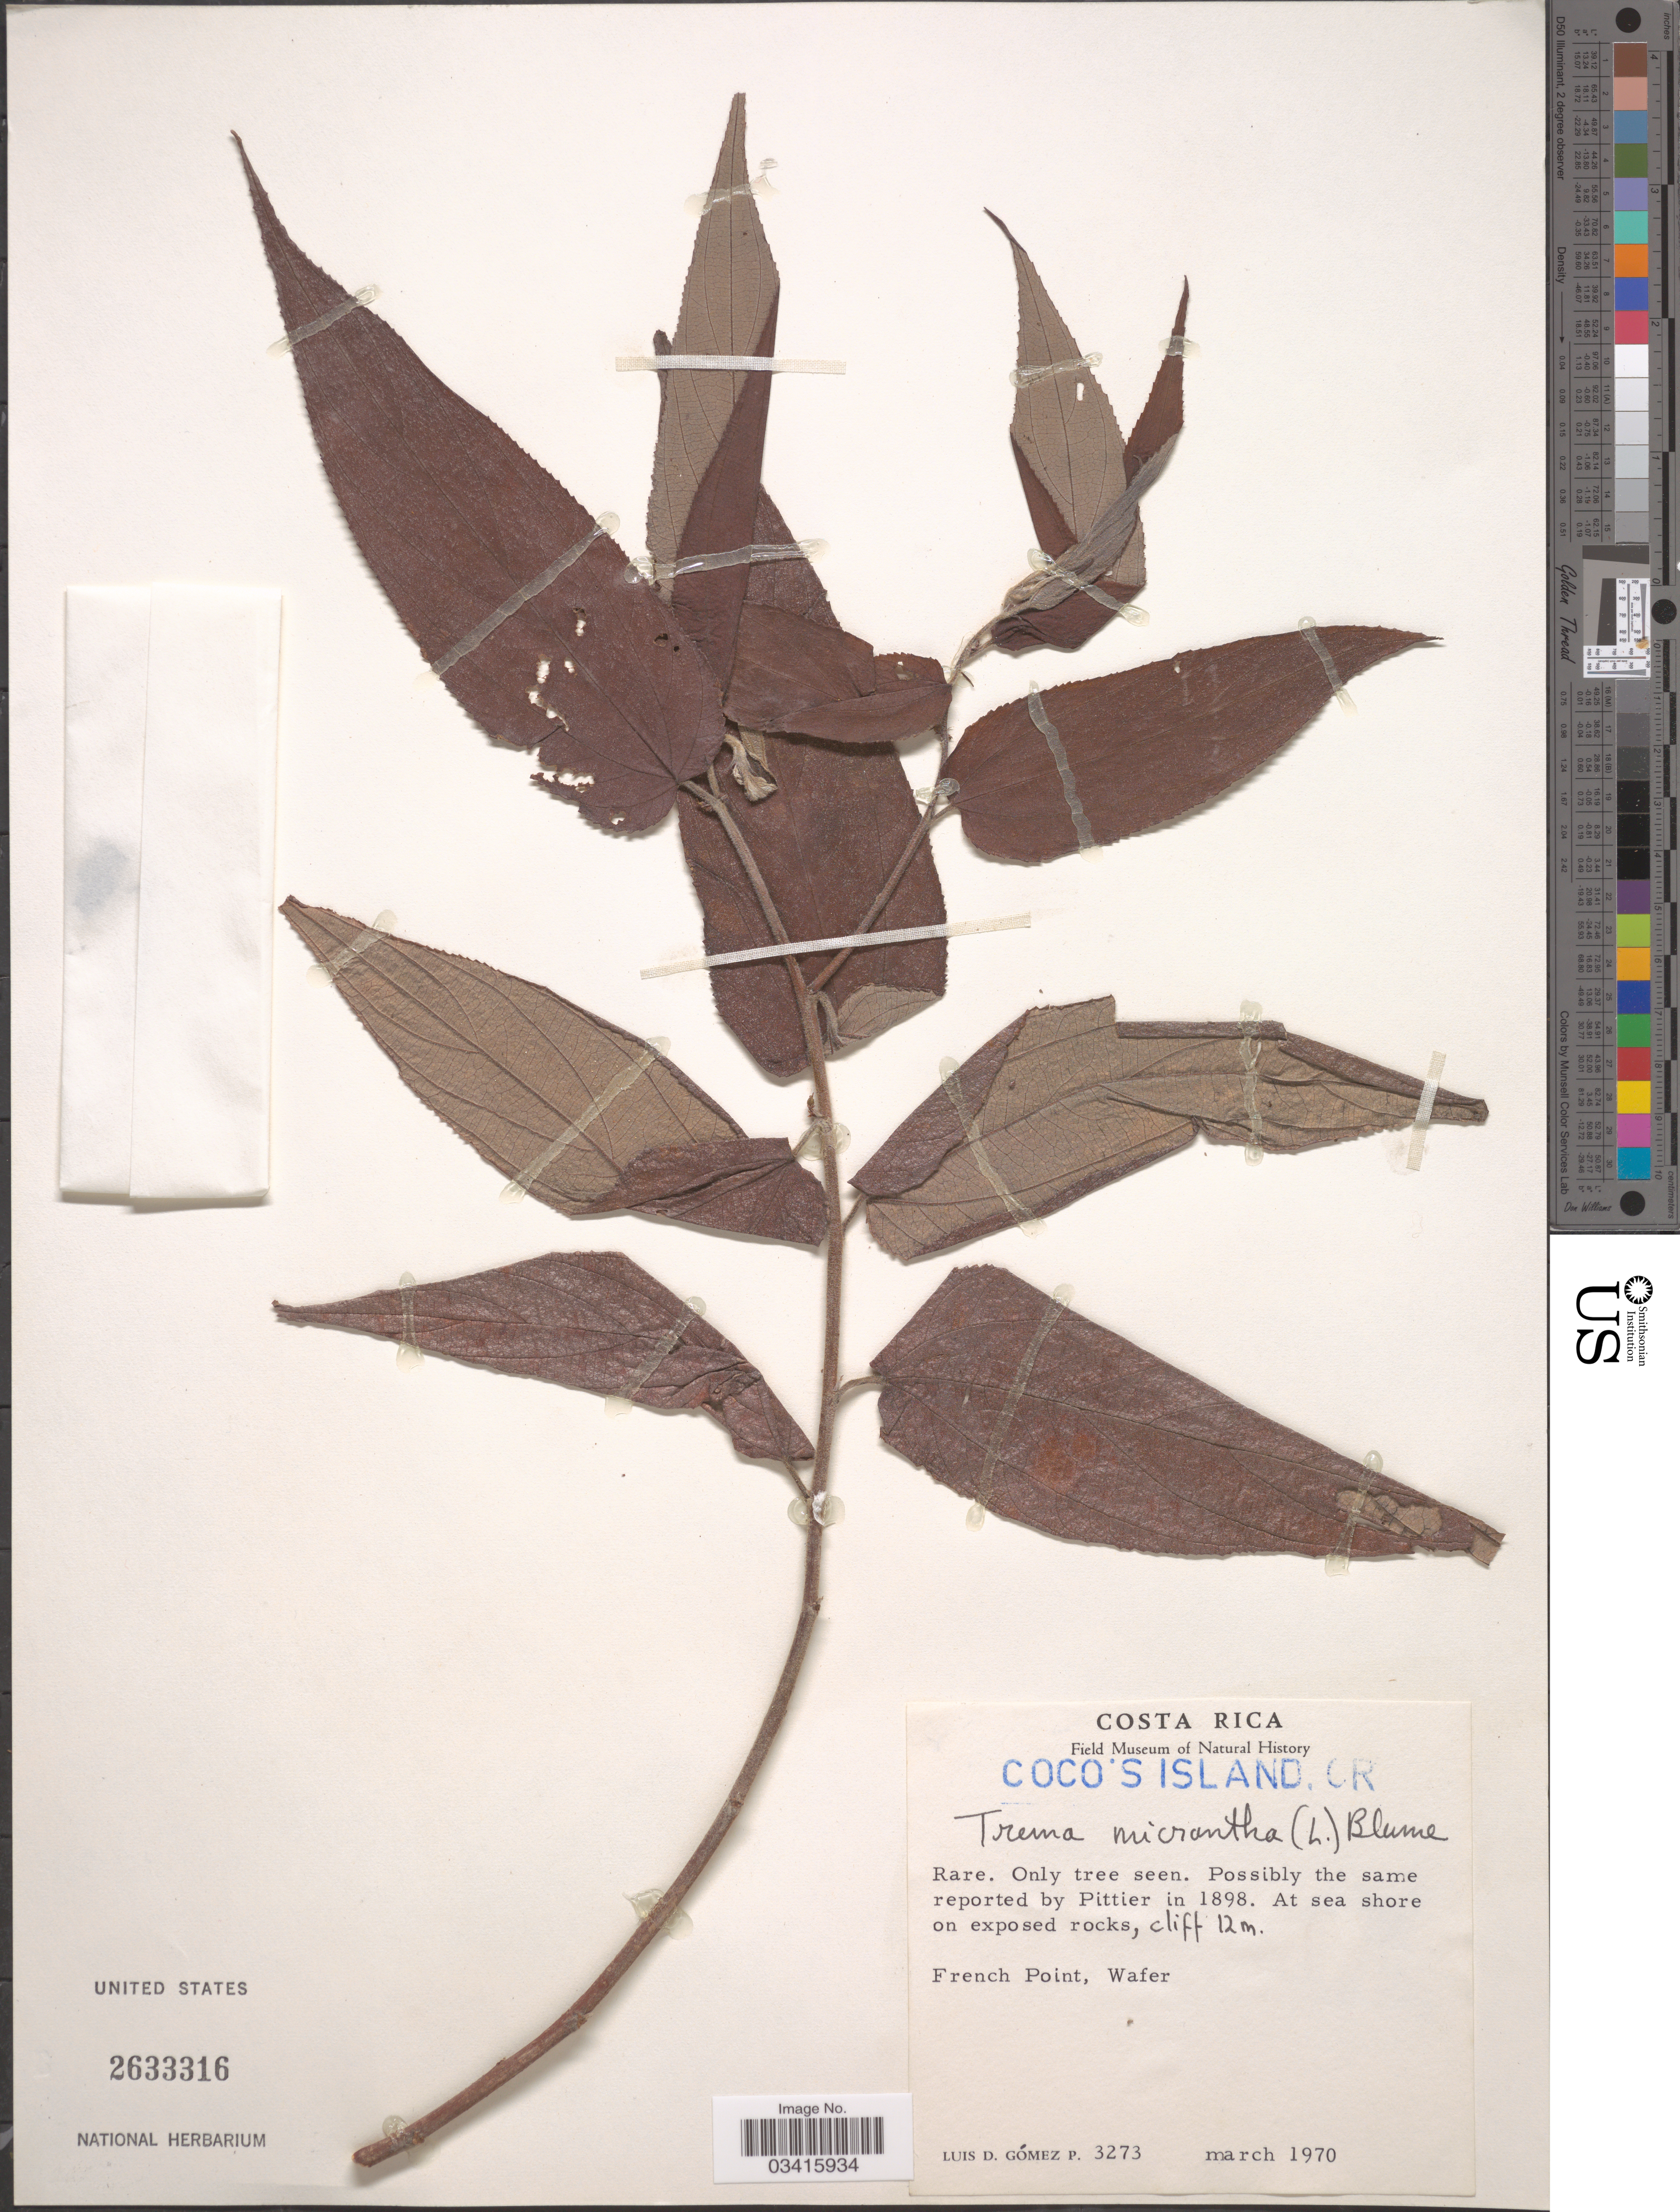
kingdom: Plantae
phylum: Tracheophyta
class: Magnoliopsida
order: Rosales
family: Cannabaceae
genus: Trema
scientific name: Trema micranthum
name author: (L.) Blume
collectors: L. D. Gómez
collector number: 3273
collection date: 1970-03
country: Costa Rica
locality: Coco's Island. French Point, Wafer.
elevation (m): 12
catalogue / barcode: US 2633316